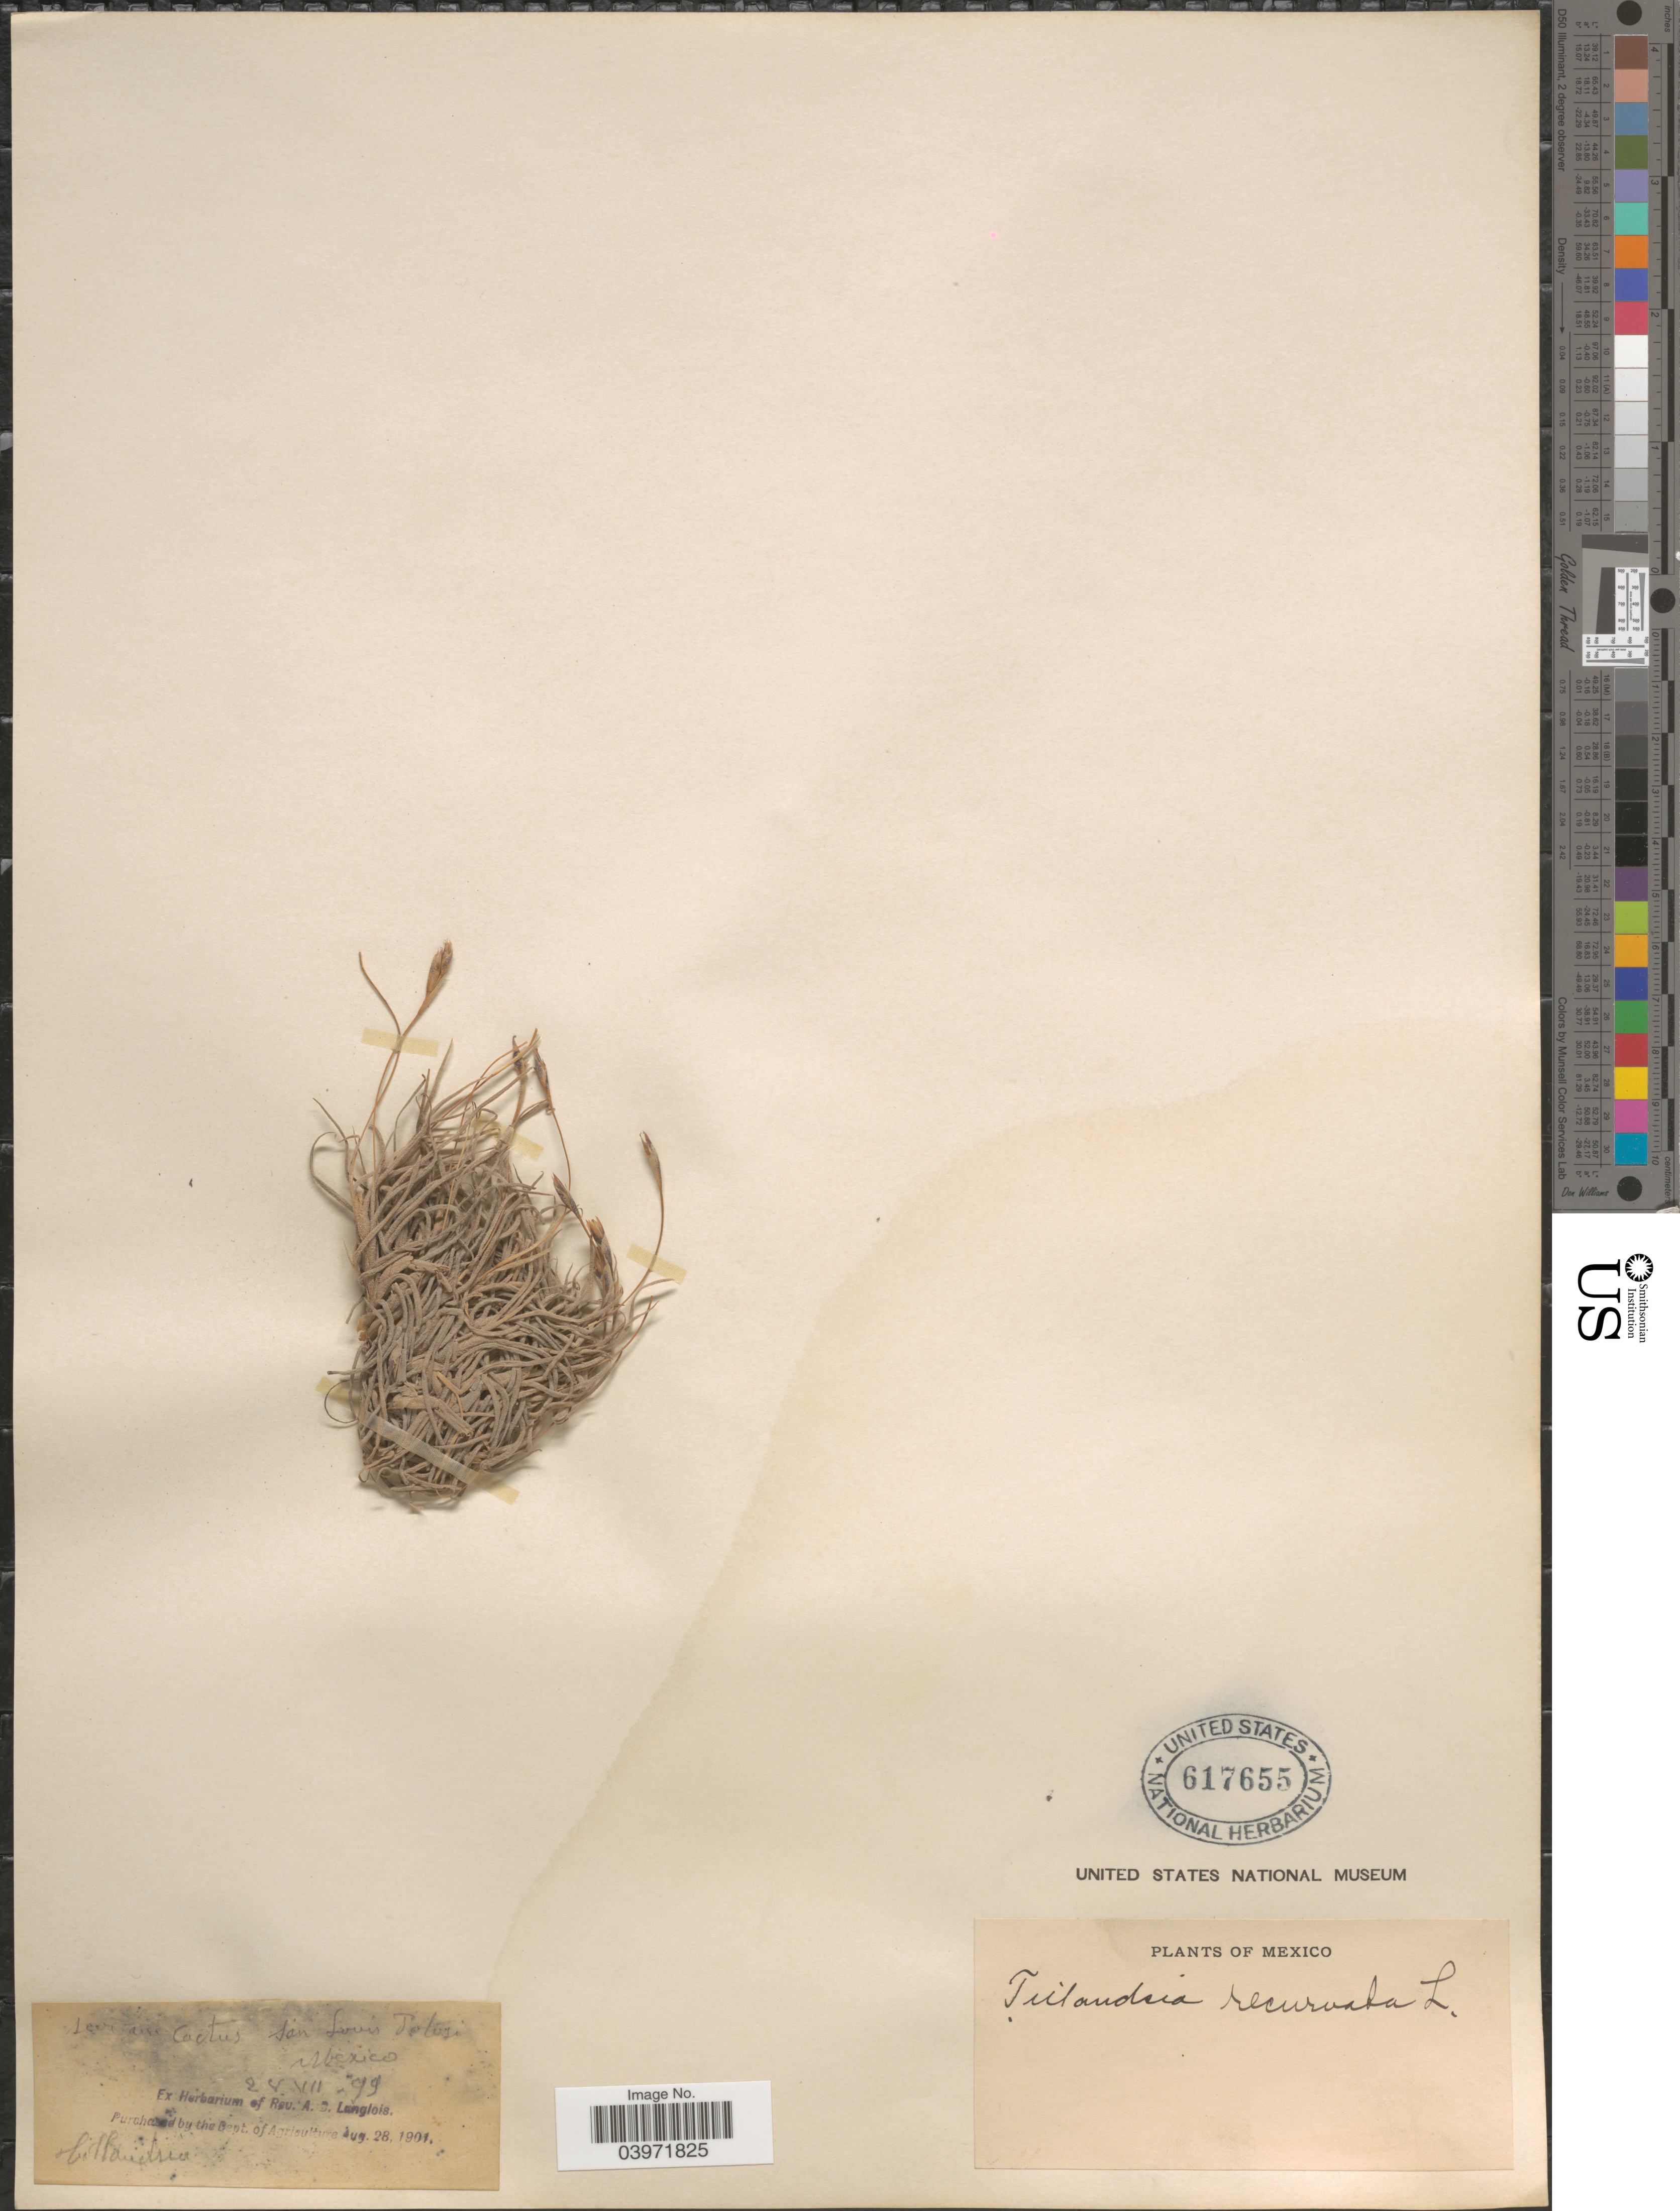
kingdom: Plantae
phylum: Tracheophyta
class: Liliopsida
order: Poales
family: Bromeliaceae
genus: Tillandsia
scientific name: Tillandsia recurvata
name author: L.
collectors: ex herb. Langlois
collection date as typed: Transcribed d/m/y: 28/7/99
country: Mexico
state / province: San Luis Potosí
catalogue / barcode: US 617655